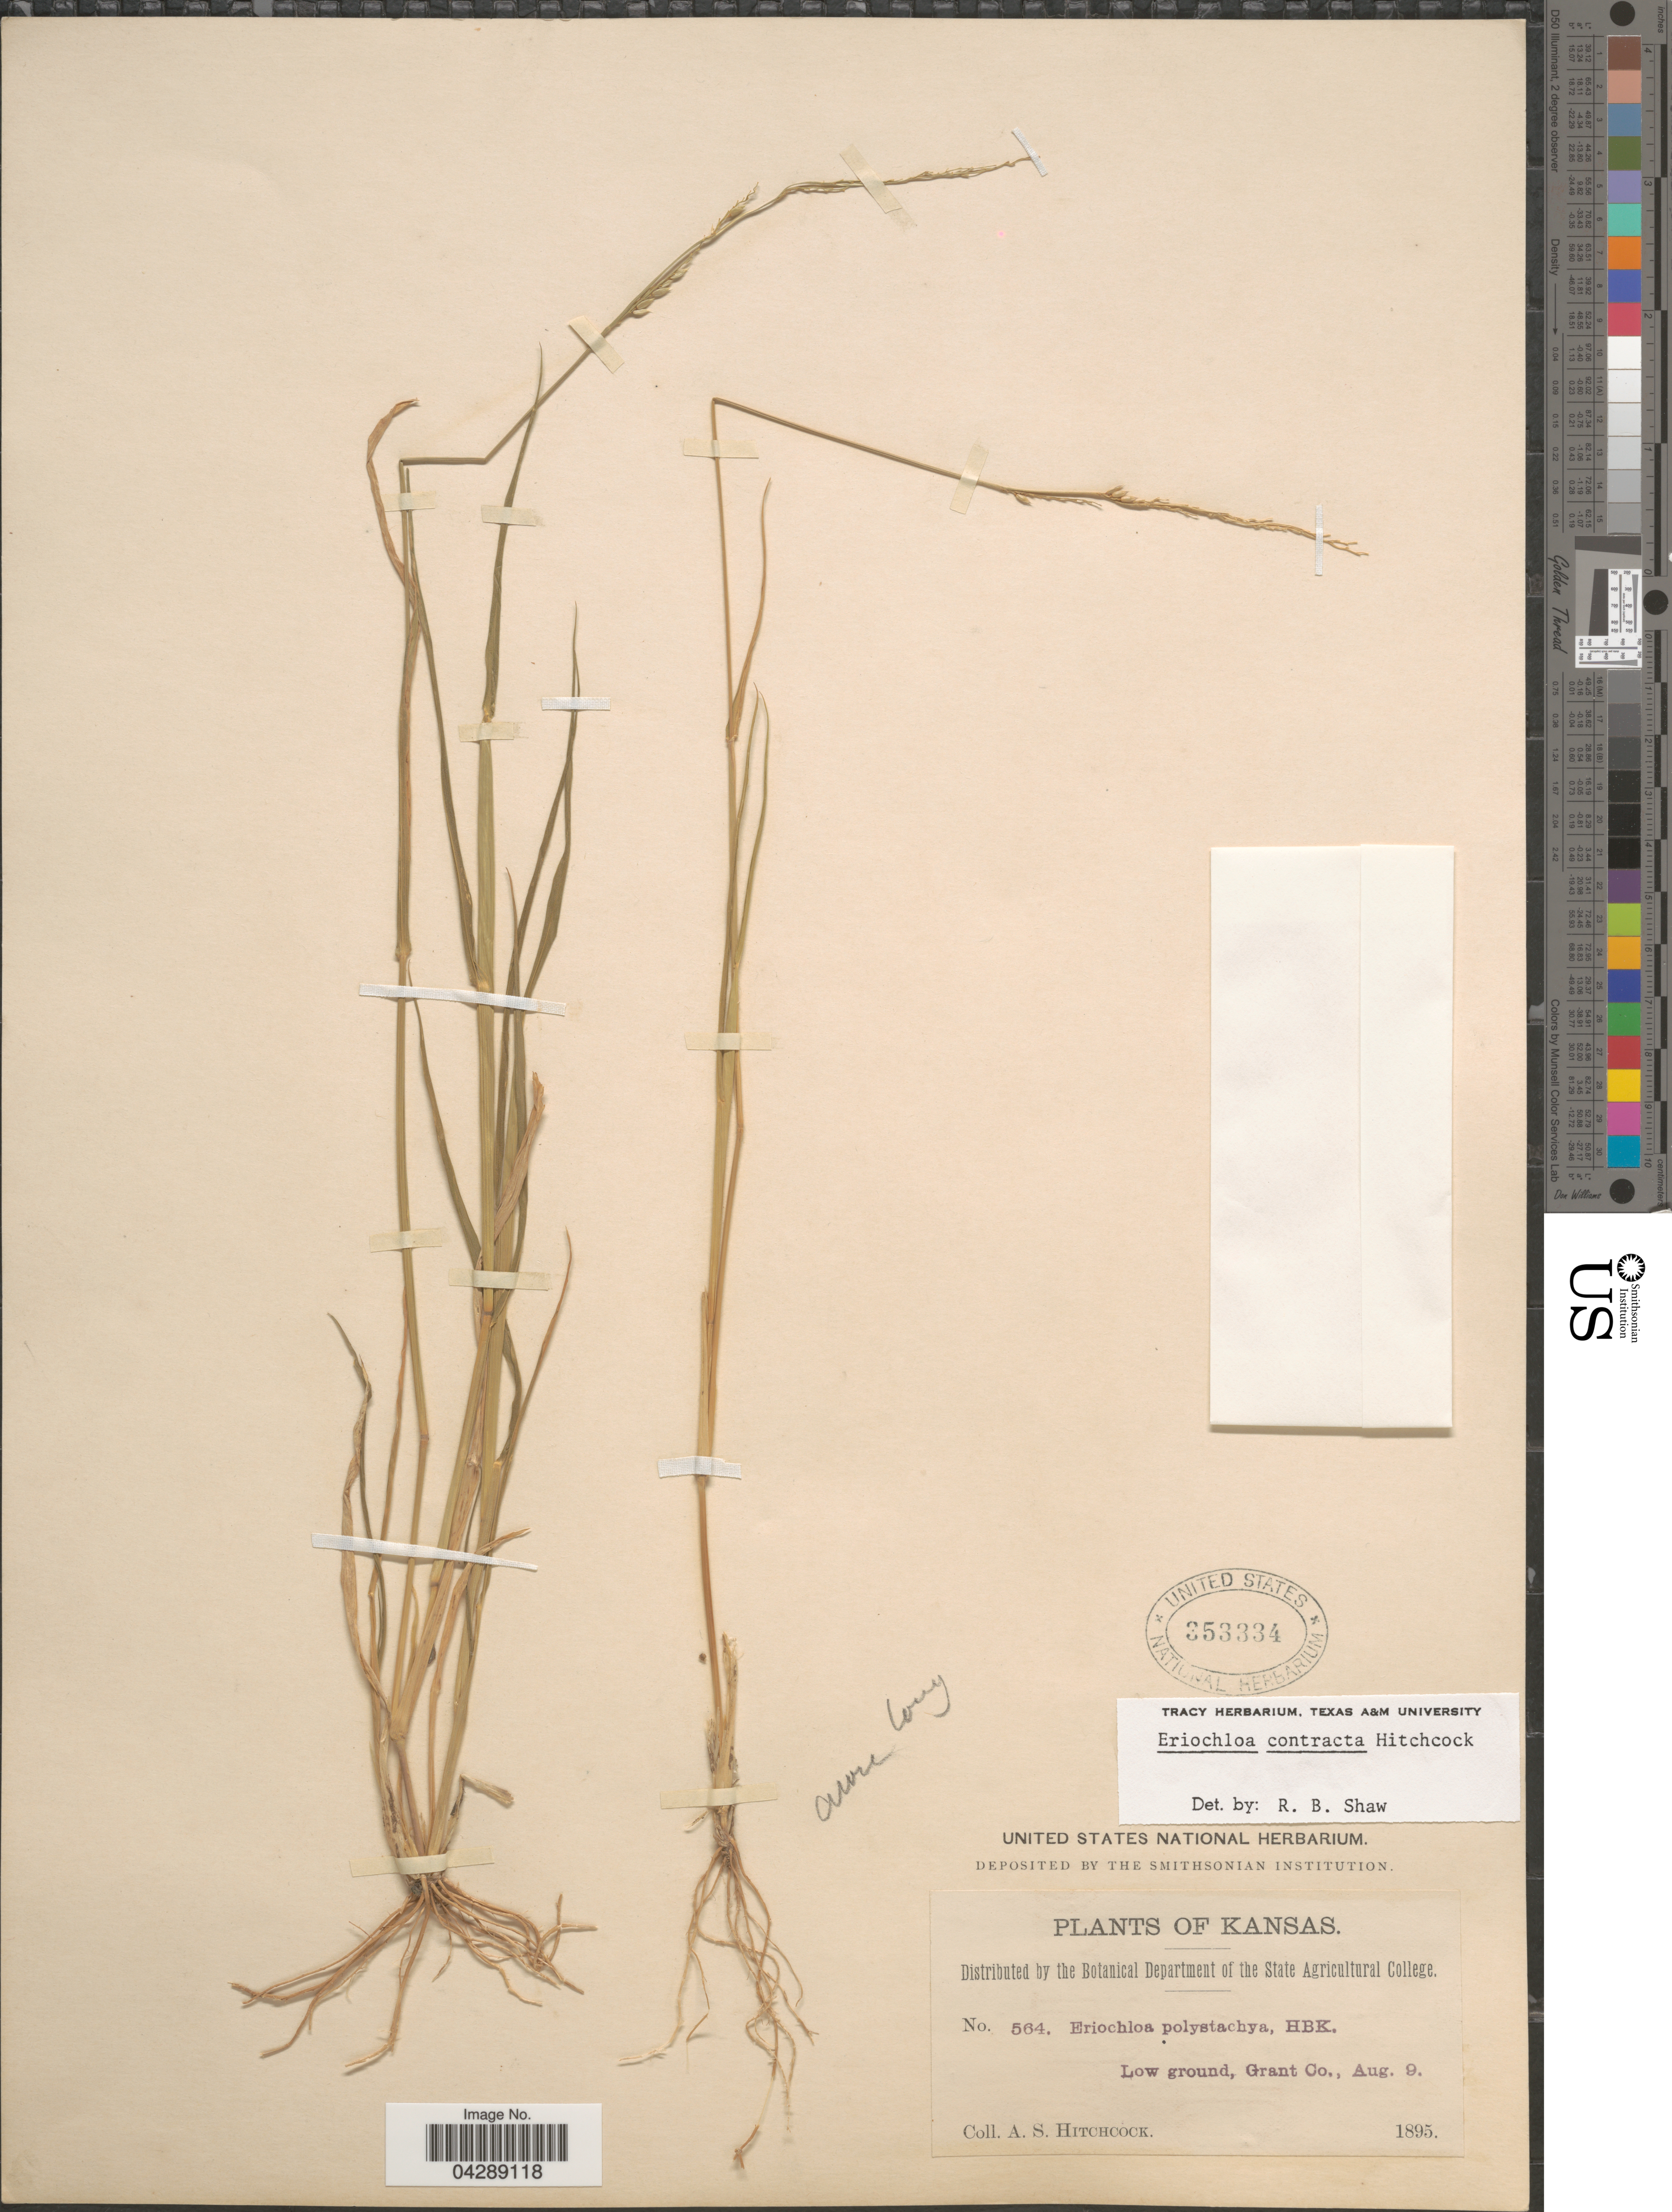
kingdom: Plantae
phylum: Tracheophyta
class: Liliopsida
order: Poales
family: Poaceae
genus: Eriochloa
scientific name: Eriochloa contracta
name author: Hitchc.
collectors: A. S. Hitchcock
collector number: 564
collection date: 1895-08-09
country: United States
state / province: Kansas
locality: Low ground, Grant Co.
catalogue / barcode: US 353334